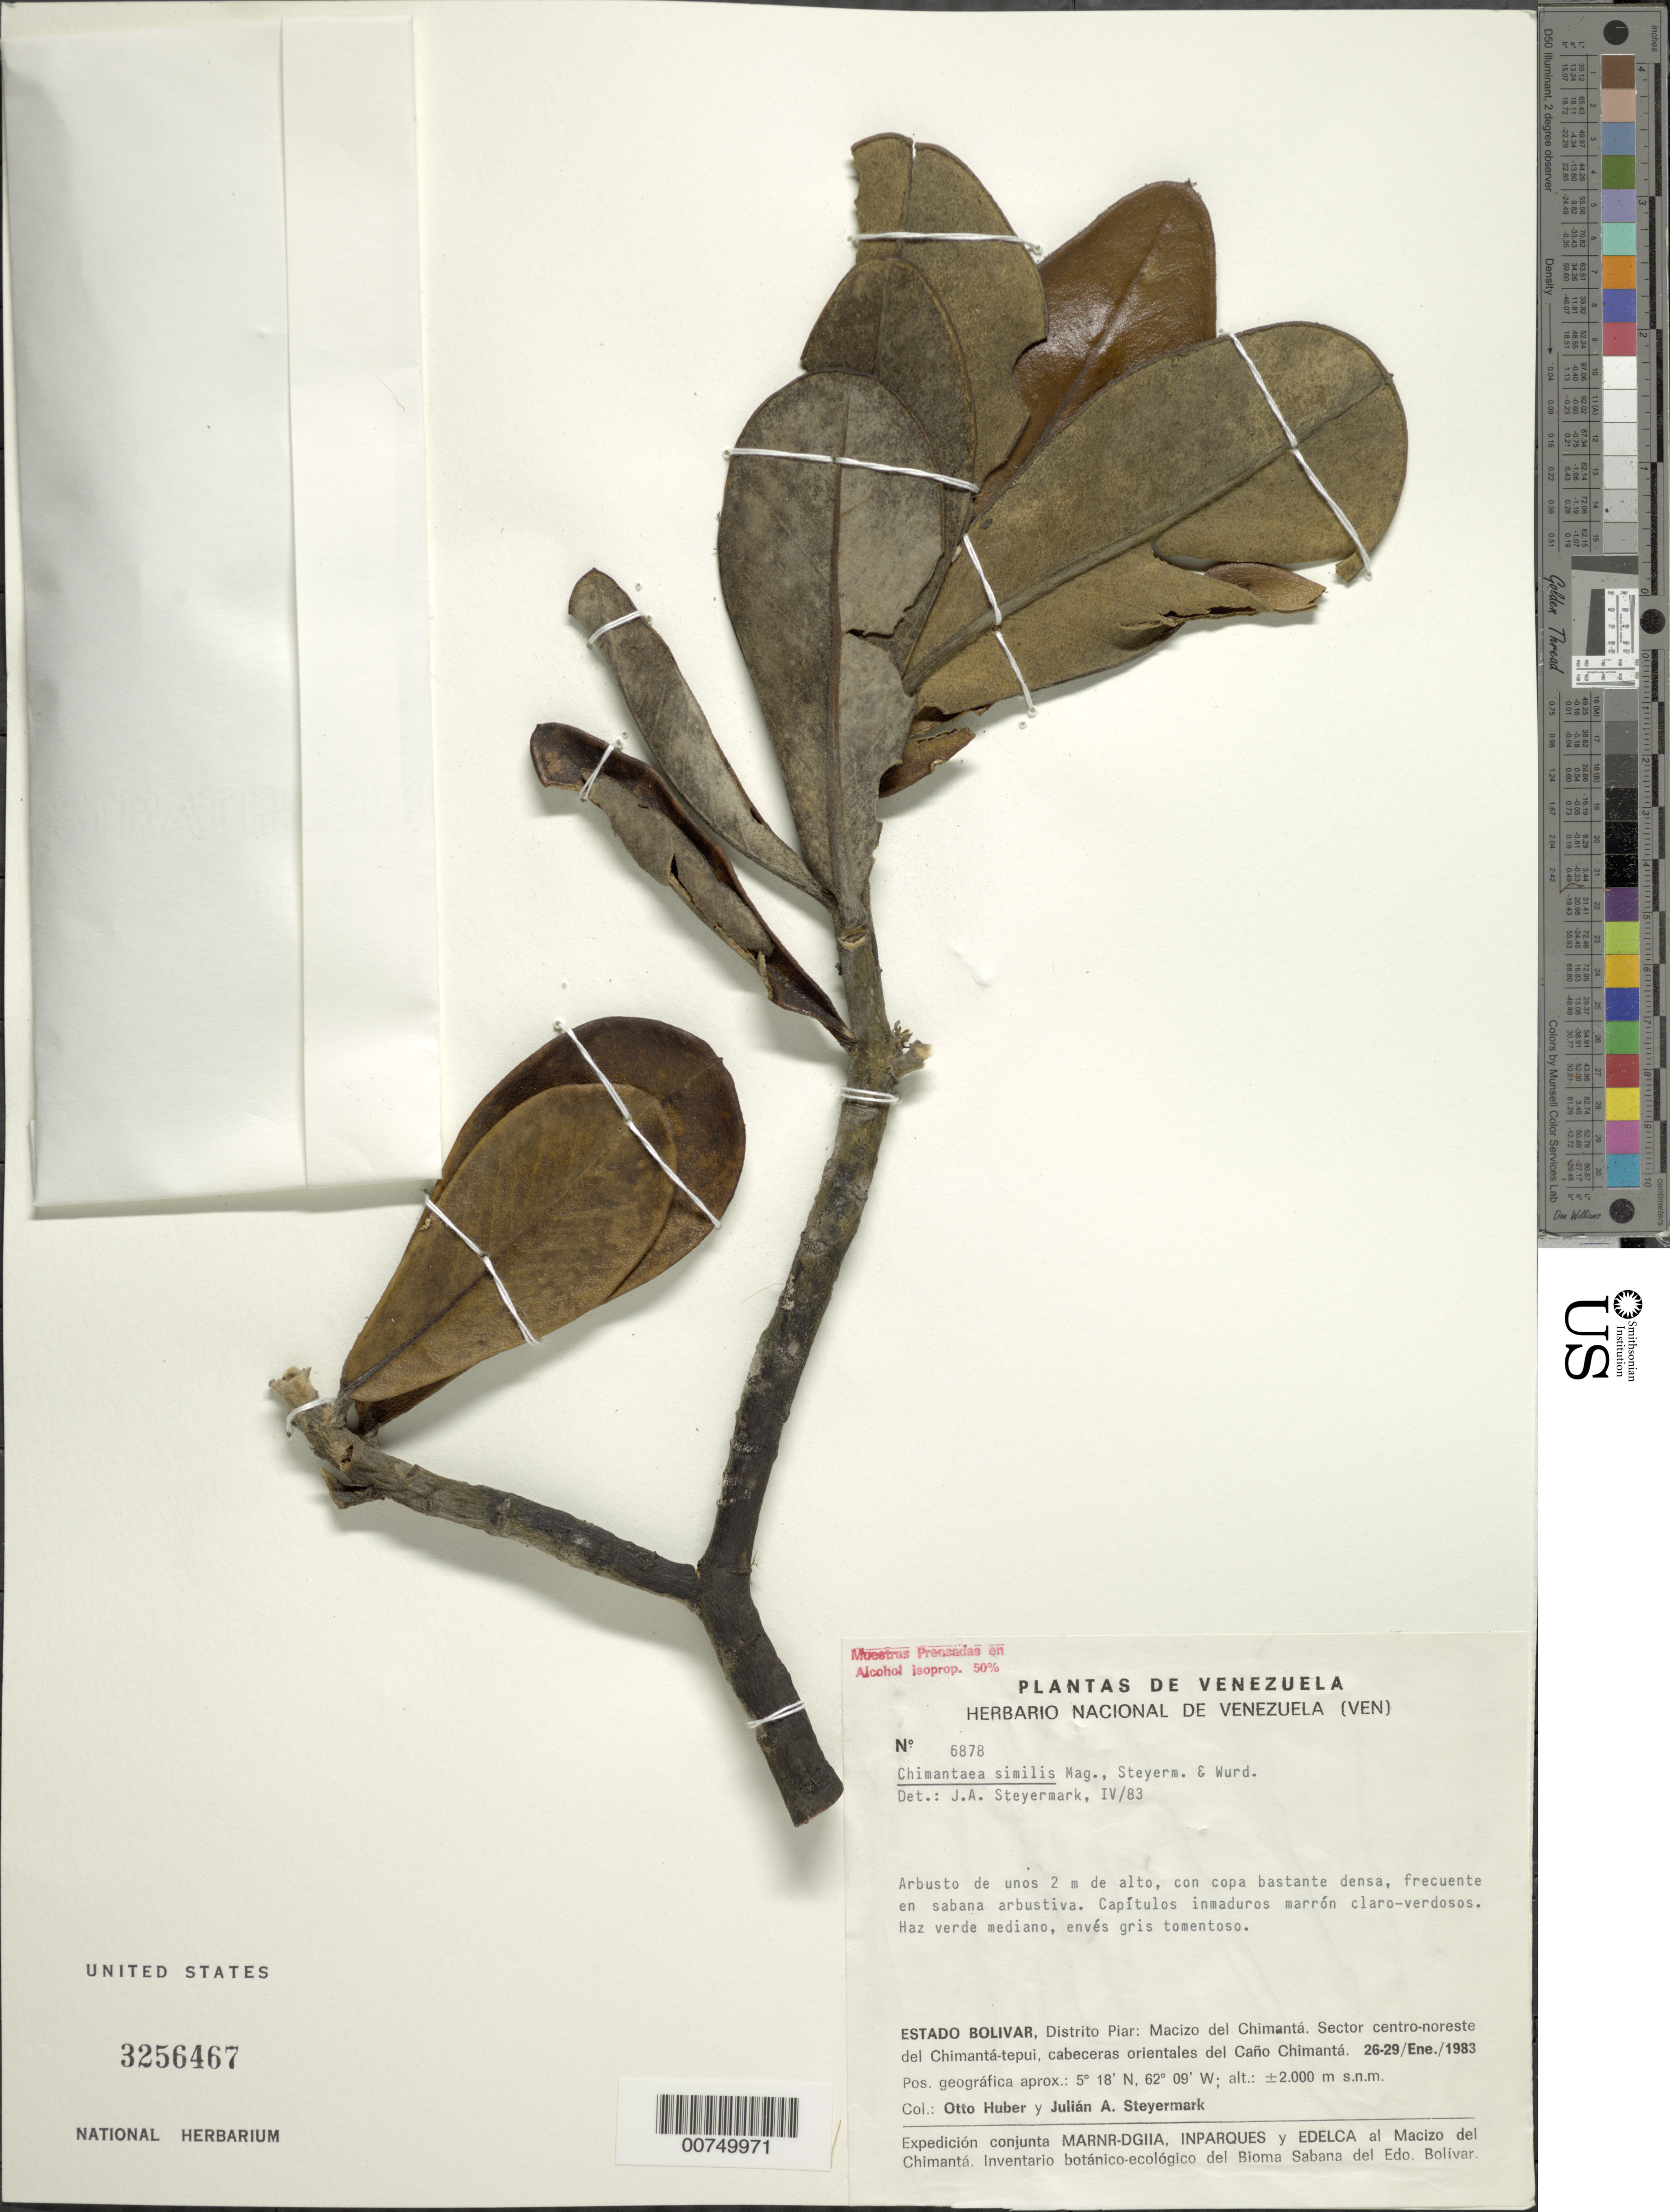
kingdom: Plantae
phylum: Tracheophyta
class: Magnoliopsida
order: Asterales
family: Asteraceae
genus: Chimantaea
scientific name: Chimantaea similis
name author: Maguire et al.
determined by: Wurdack, John J., (US), US (UNITED STATES)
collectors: O. Huber & J. Steyermark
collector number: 6878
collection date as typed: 26-Jan-83 to 29-Jan-83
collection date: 1983-01-26/1983-01-29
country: Venezuela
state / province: Bolívar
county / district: Piar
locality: Macizo del Chimantá; sector centro-noreste del Chimantá-tepuí, cabeceras orientales del Cano Chimantá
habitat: Sabana arbustiva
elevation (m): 2000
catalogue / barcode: US 3256467